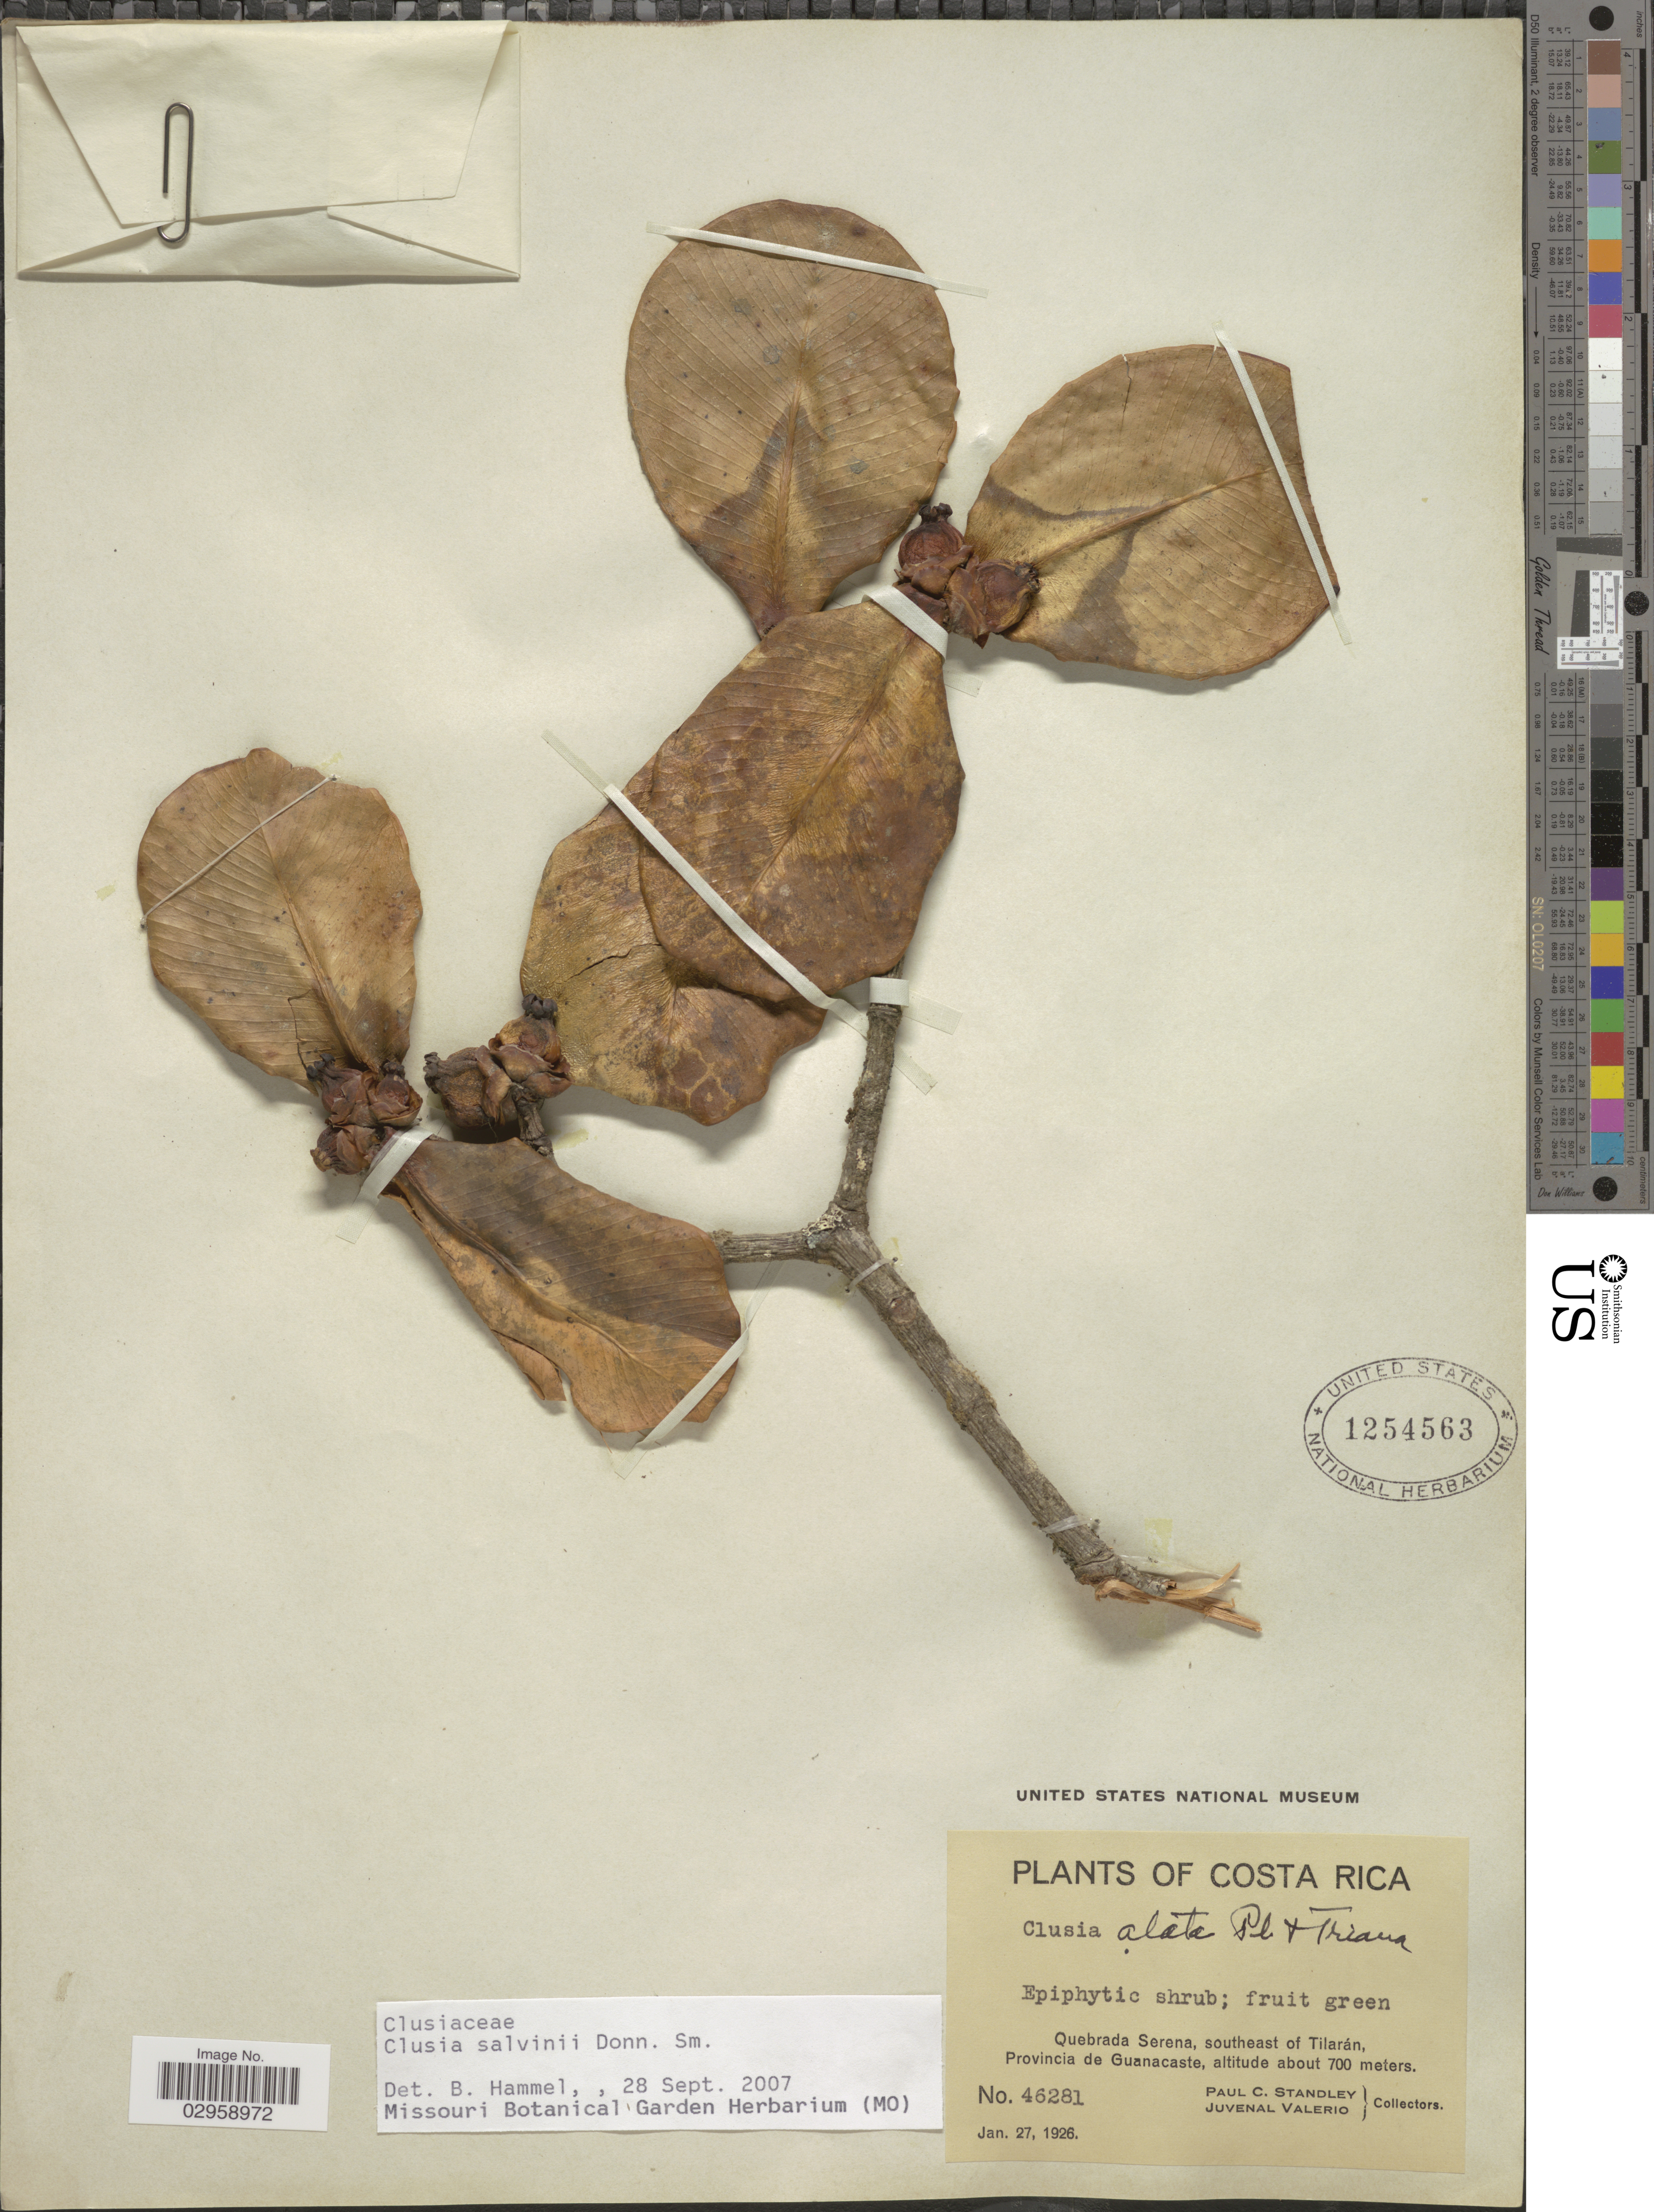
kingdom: Plantae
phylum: Tracheophyta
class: Magnoliopsida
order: Malpighiales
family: Clusiaceae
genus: Clusia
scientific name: Clusia salvinii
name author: Donn. Sm.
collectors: P. C. Standley & J. Valerio R.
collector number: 46281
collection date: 1926-01-27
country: Costa Rica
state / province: Guanacaste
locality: Quebrada Serena, southeast of Tilarán.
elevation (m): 700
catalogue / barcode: US 1254563